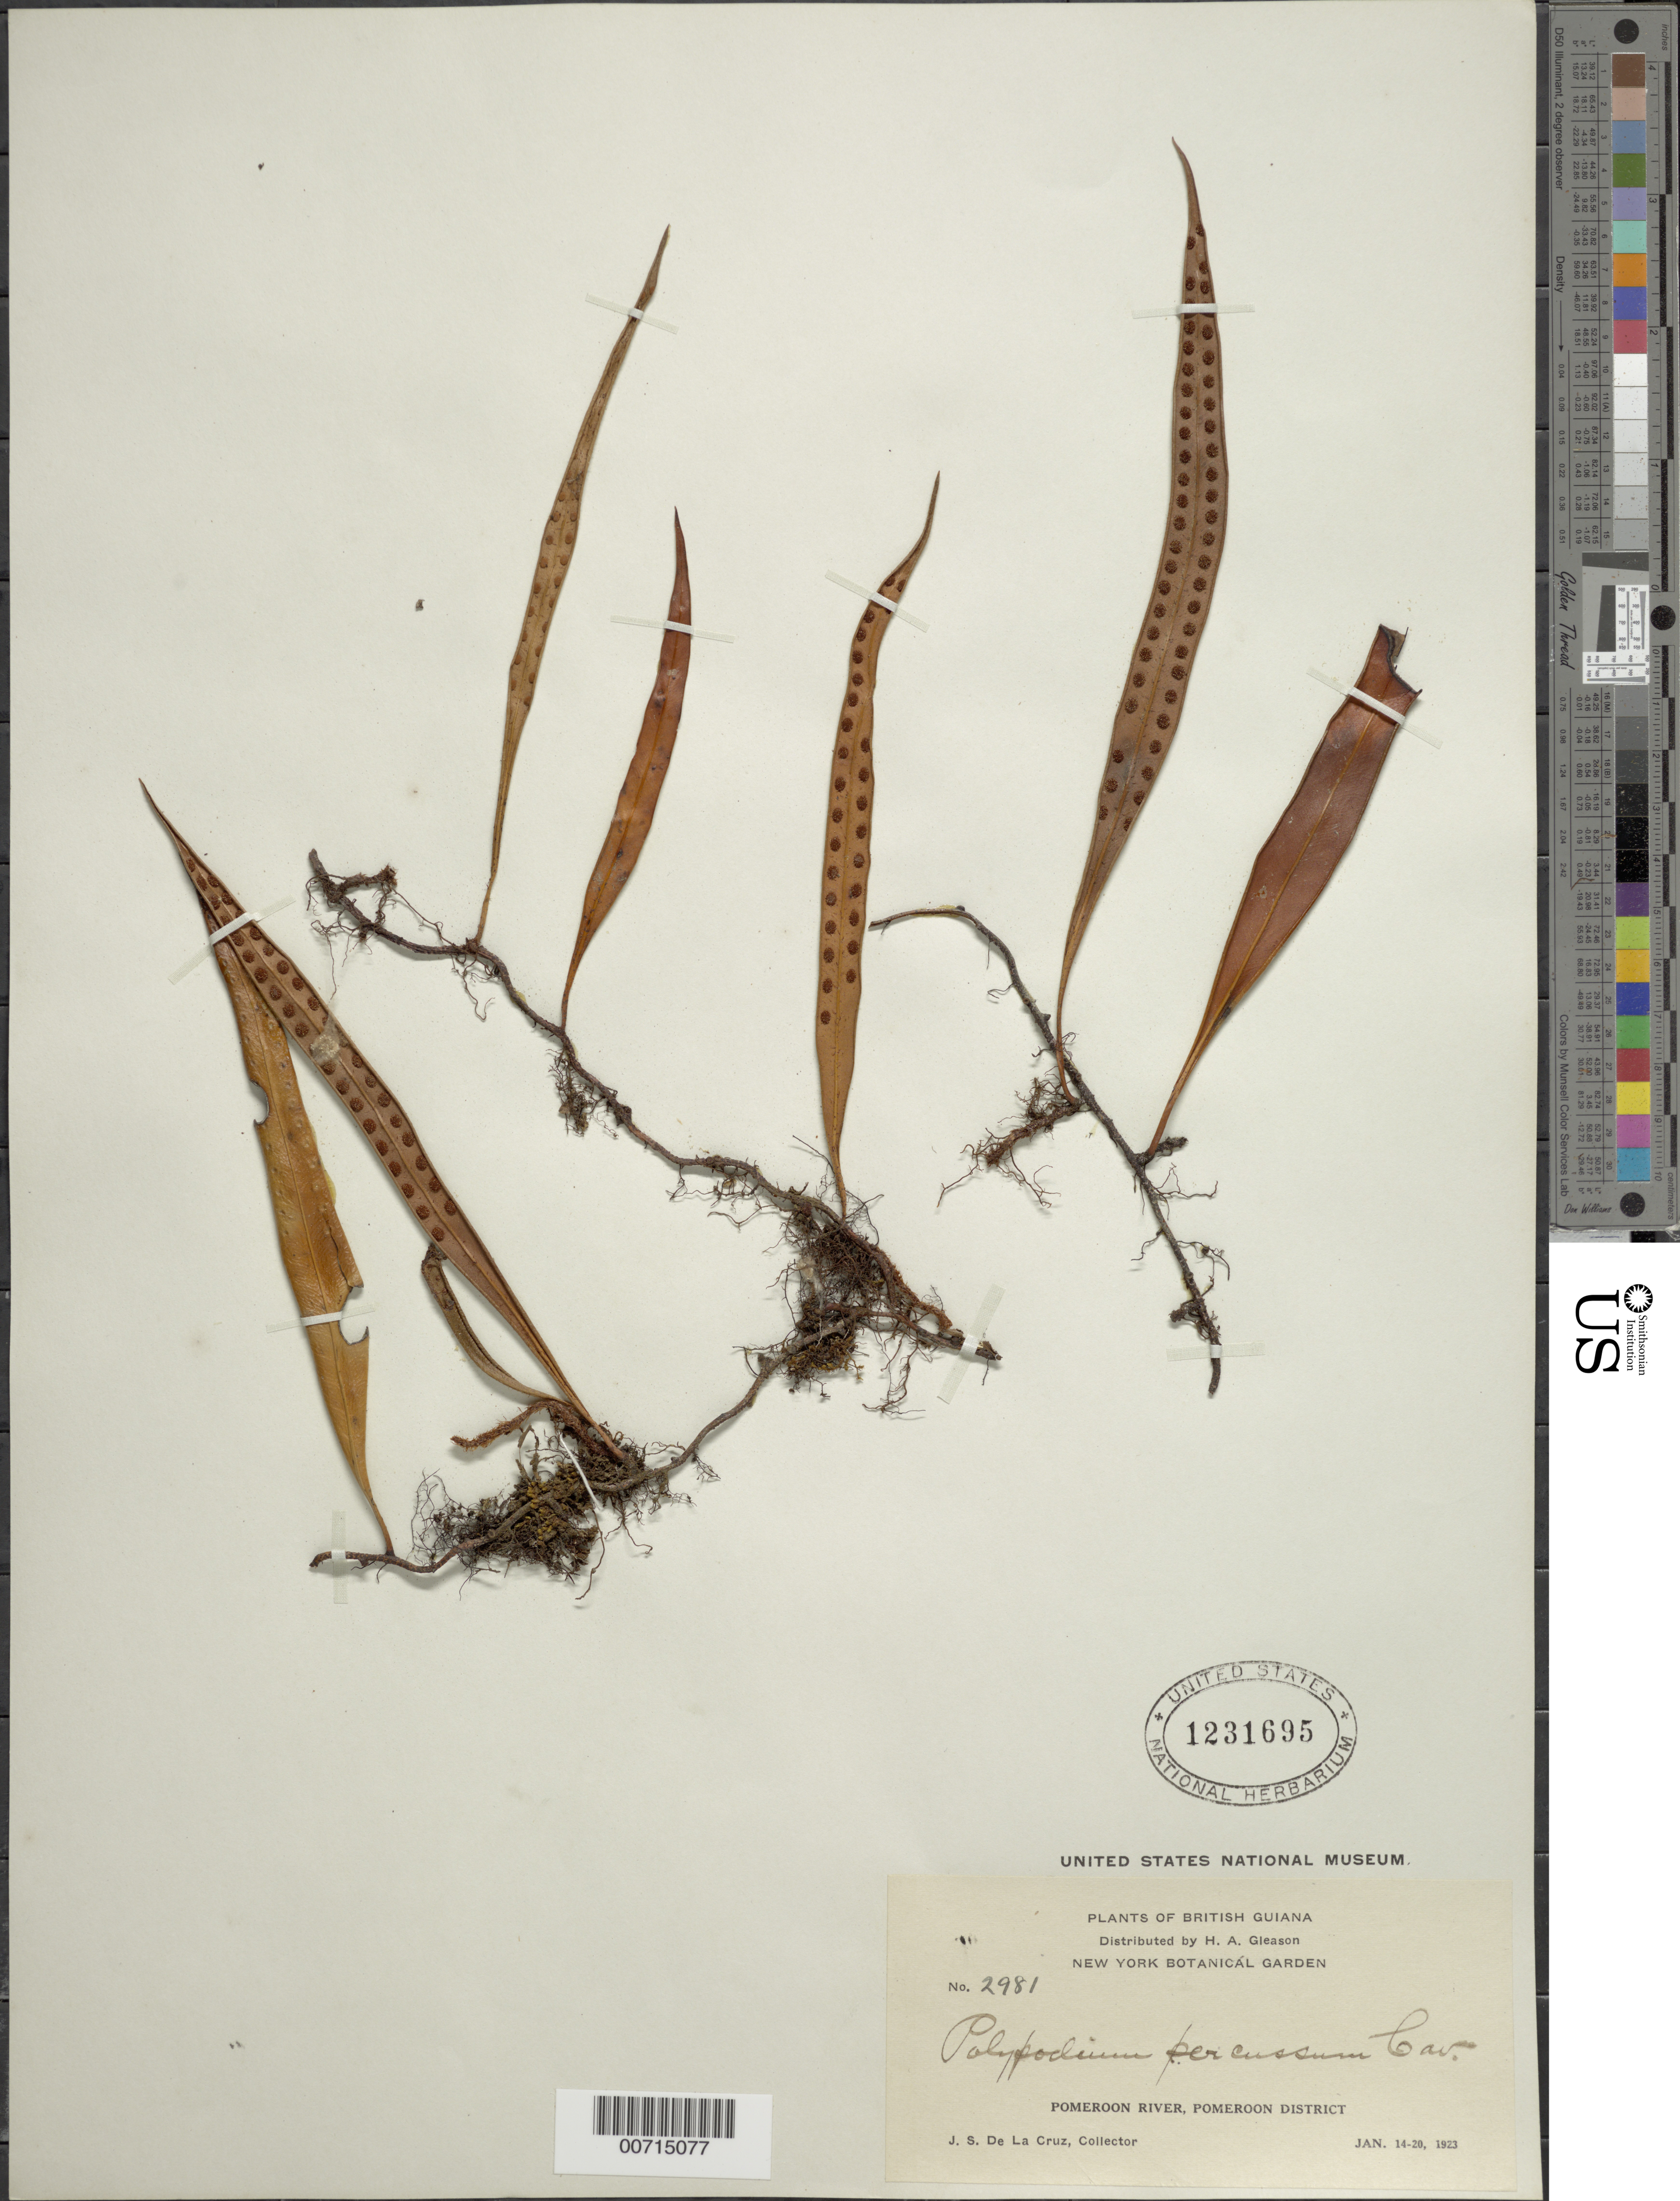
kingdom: Plantae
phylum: Tracheophyta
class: Polypodiopsida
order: Polypodiales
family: Polypodiaceae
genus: Microgramma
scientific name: Microgramma percussa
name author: (Cav.) de la Sota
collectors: J. S. de la Cruz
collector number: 2981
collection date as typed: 14-Jan-23 to 20-Jan-23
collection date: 1923-01-14/1923-01-20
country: Guyana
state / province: Pomeroon-Supenaam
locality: Pomeroon R.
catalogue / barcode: US 1231695